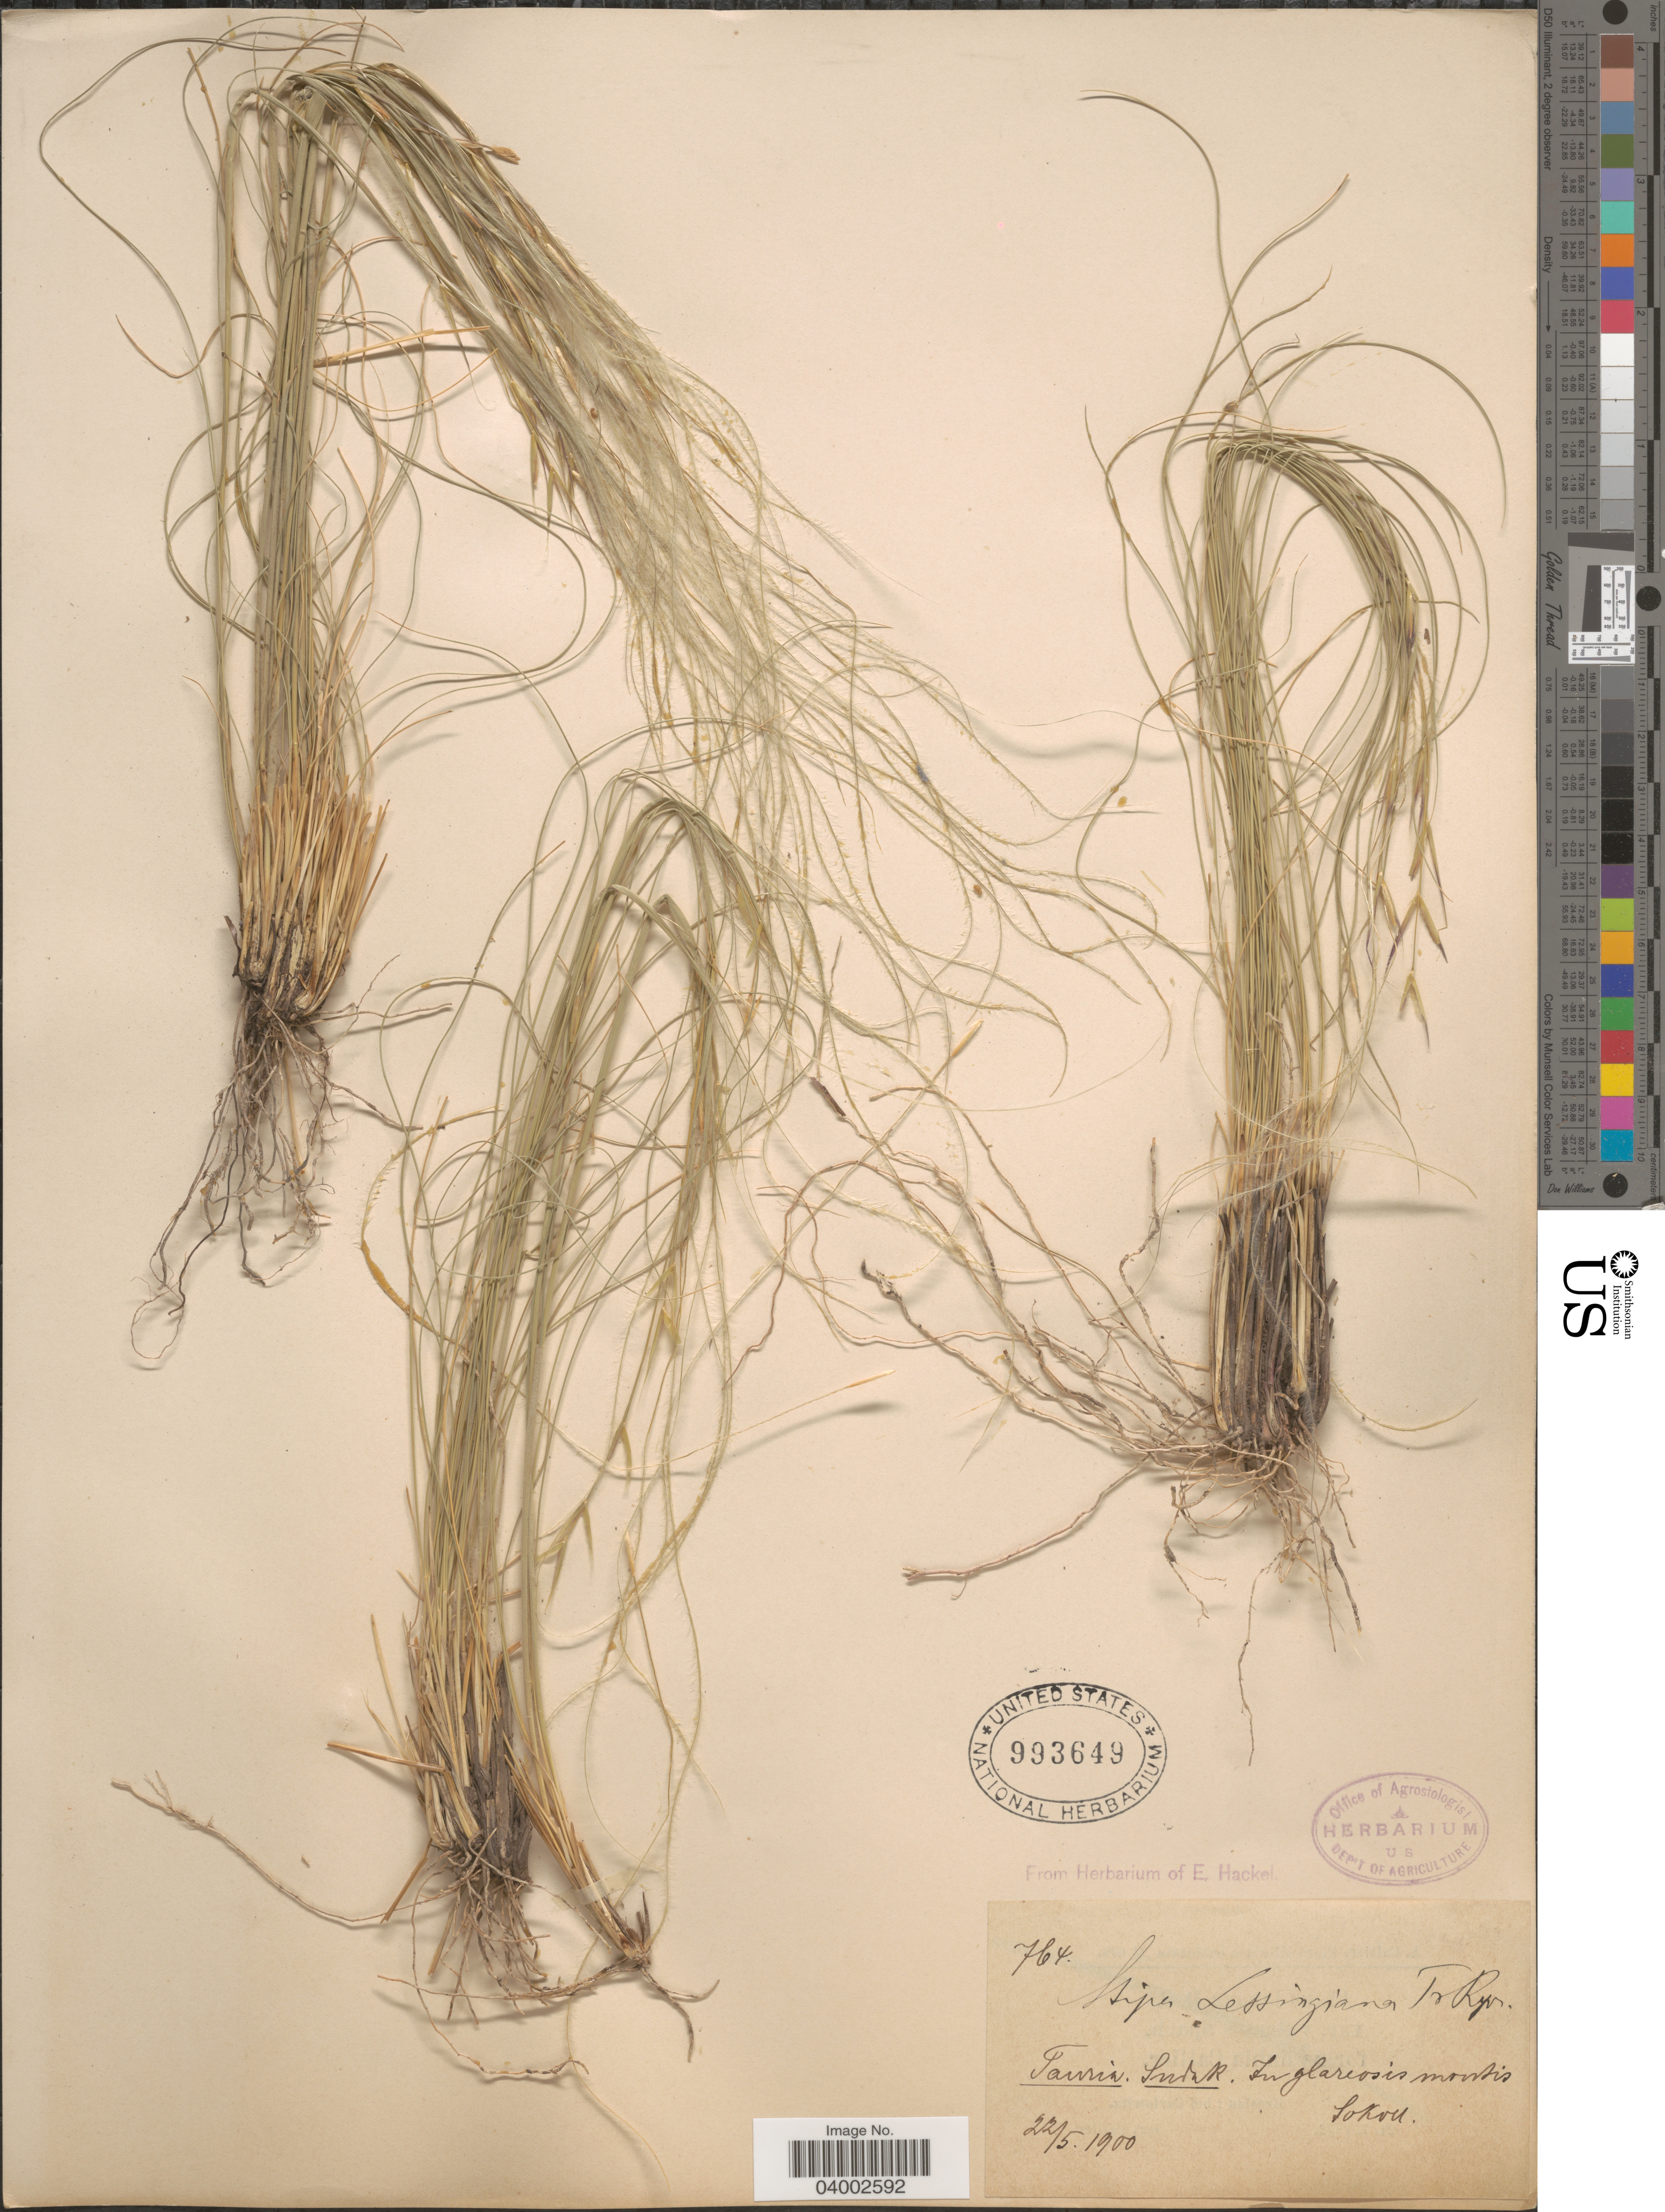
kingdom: Plantae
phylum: Tracheophyta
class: Liliopsida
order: Poales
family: Poaceae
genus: Stipa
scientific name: Stipa lessingiana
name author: Trin. & Rupr.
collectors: ex herb. E. Hackel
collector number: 764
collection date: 1900-05-22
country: Ukraine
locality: Tauria: Sudak. In glareosis montis. Sokoll.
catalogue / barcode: US 993649